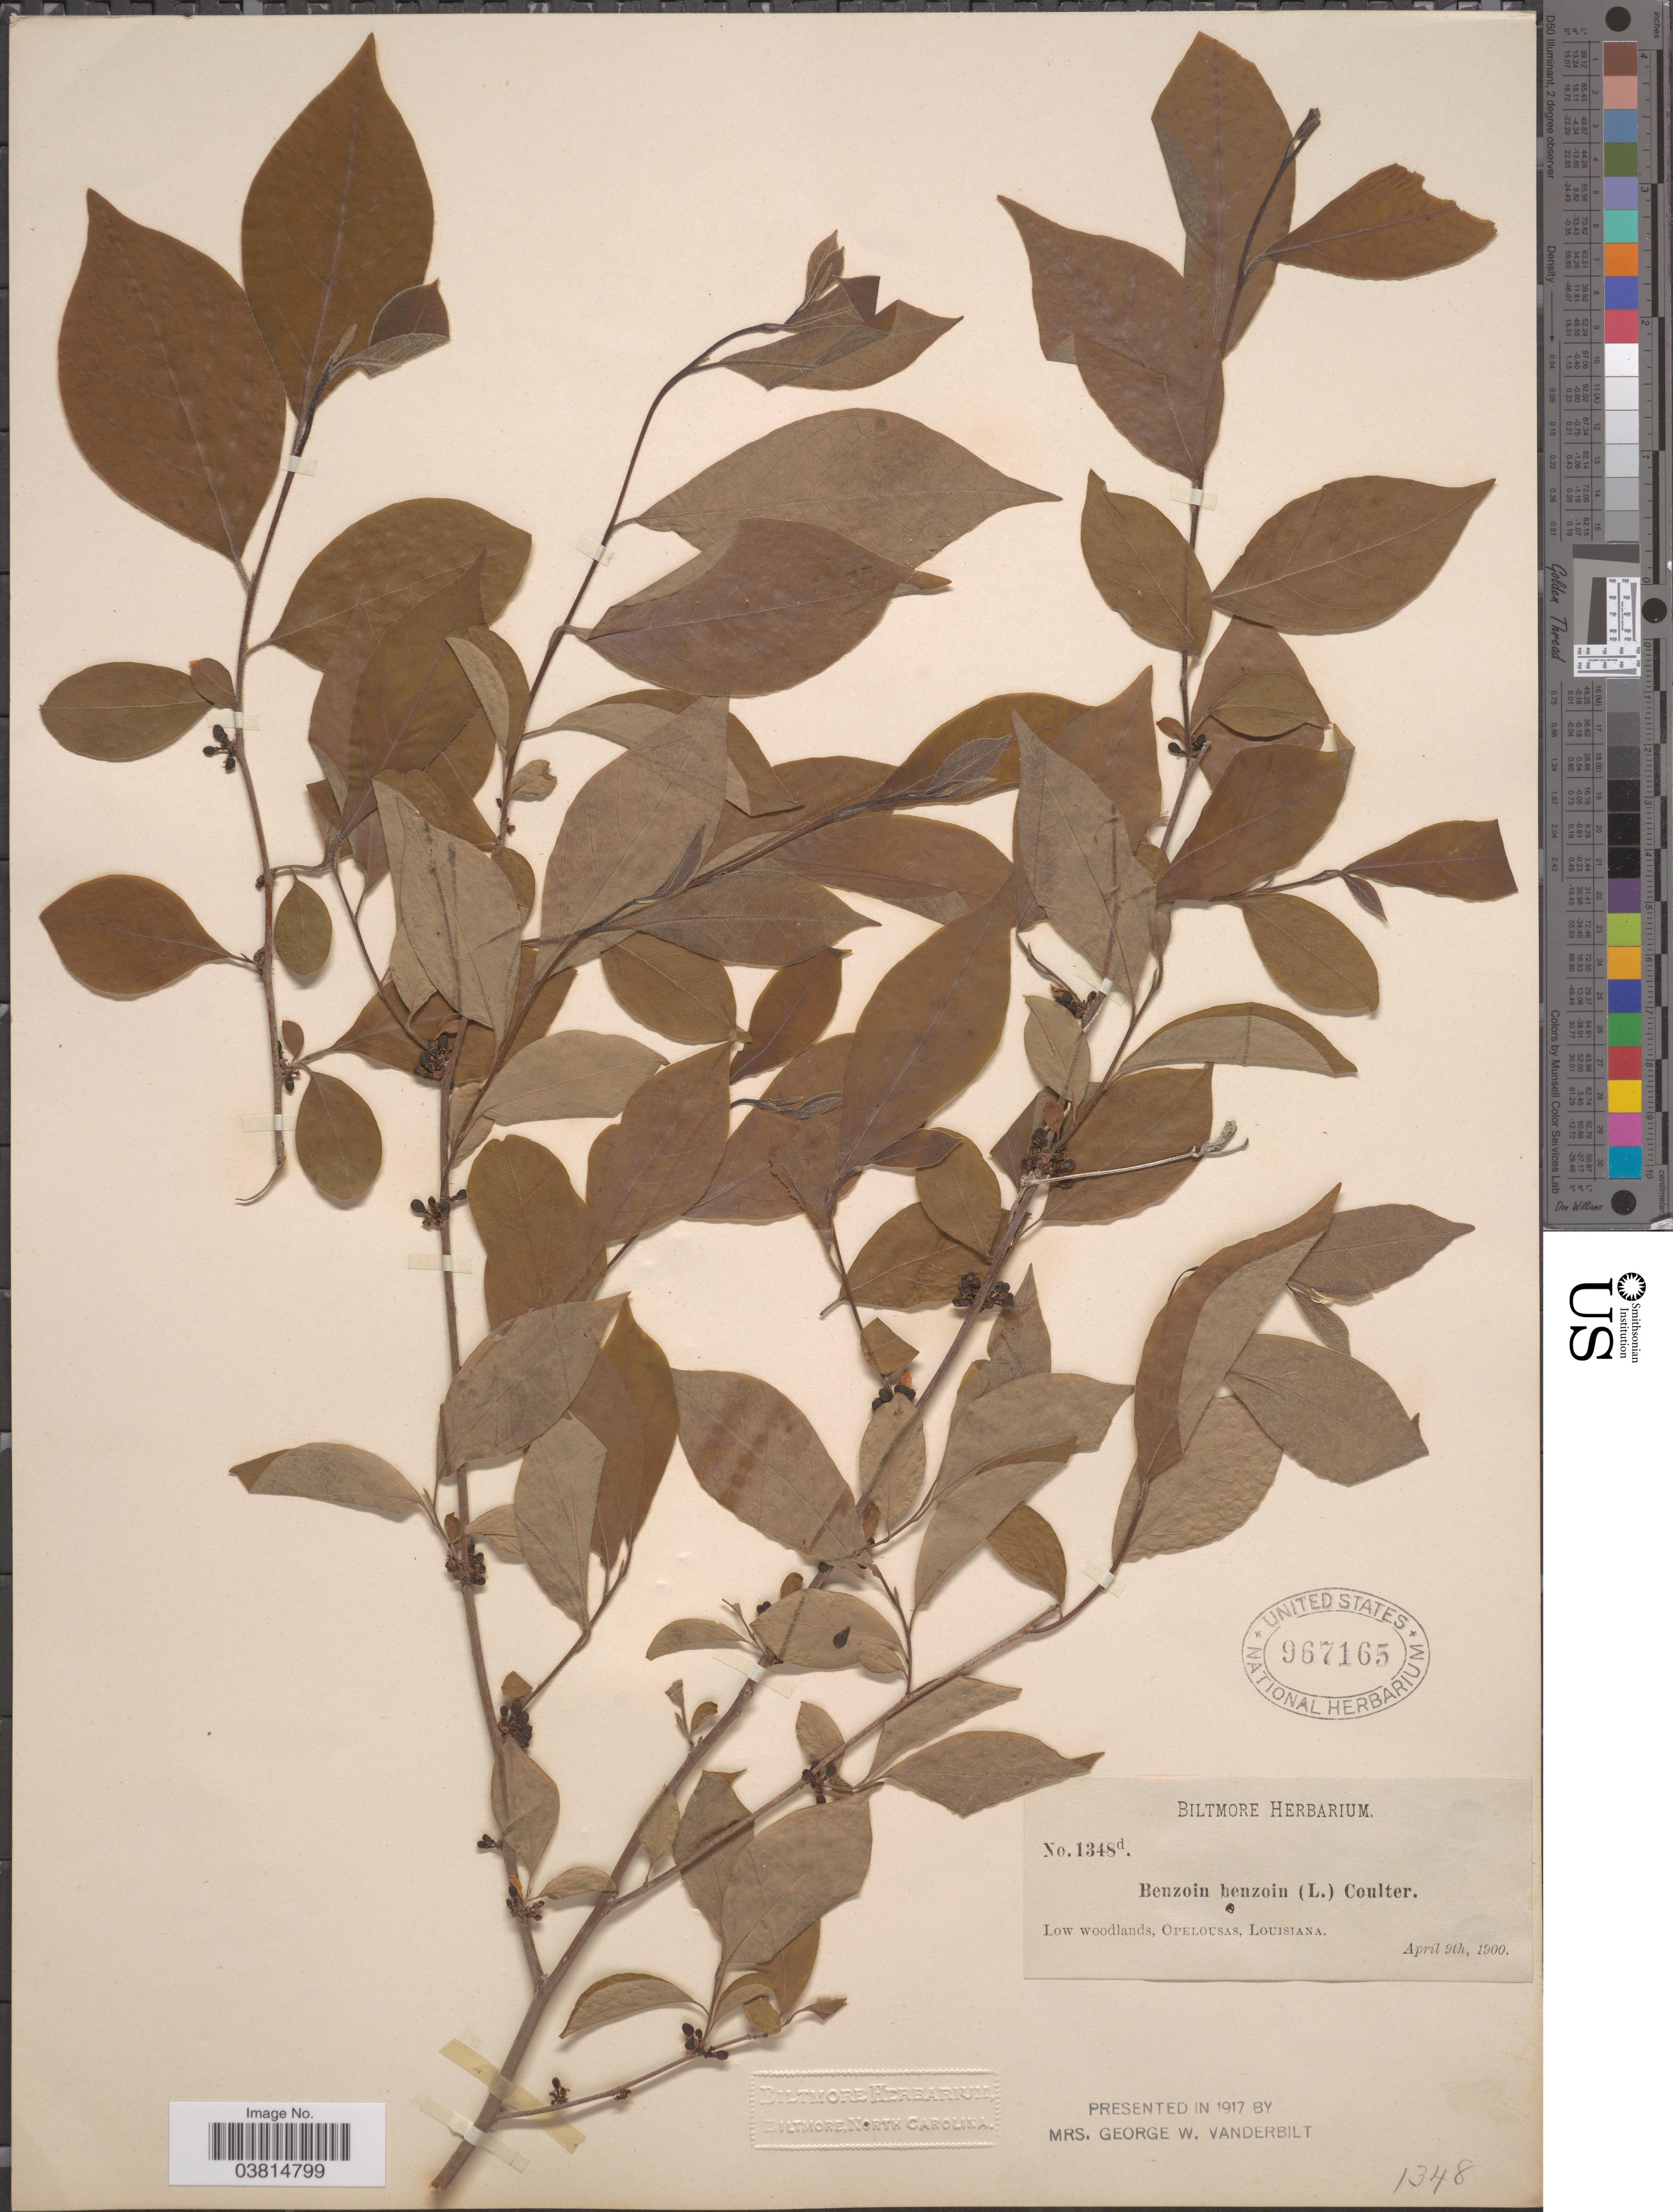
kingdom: Plantae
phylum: Tracheophyta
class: Magnoliopsida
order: Laurales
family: Lauraceae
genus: Lindera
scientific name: Lindera benzoin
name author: (L.) Blume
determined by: Strong, Mark T., (BOT), Smithsonian Institution - National Museum of Natural History (UNITED STATES)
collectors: ex herb. Biltmore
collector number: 1348d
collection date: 1900-04-09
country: United States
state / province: Louisiana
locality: Opelousas.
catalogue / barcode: US 967165